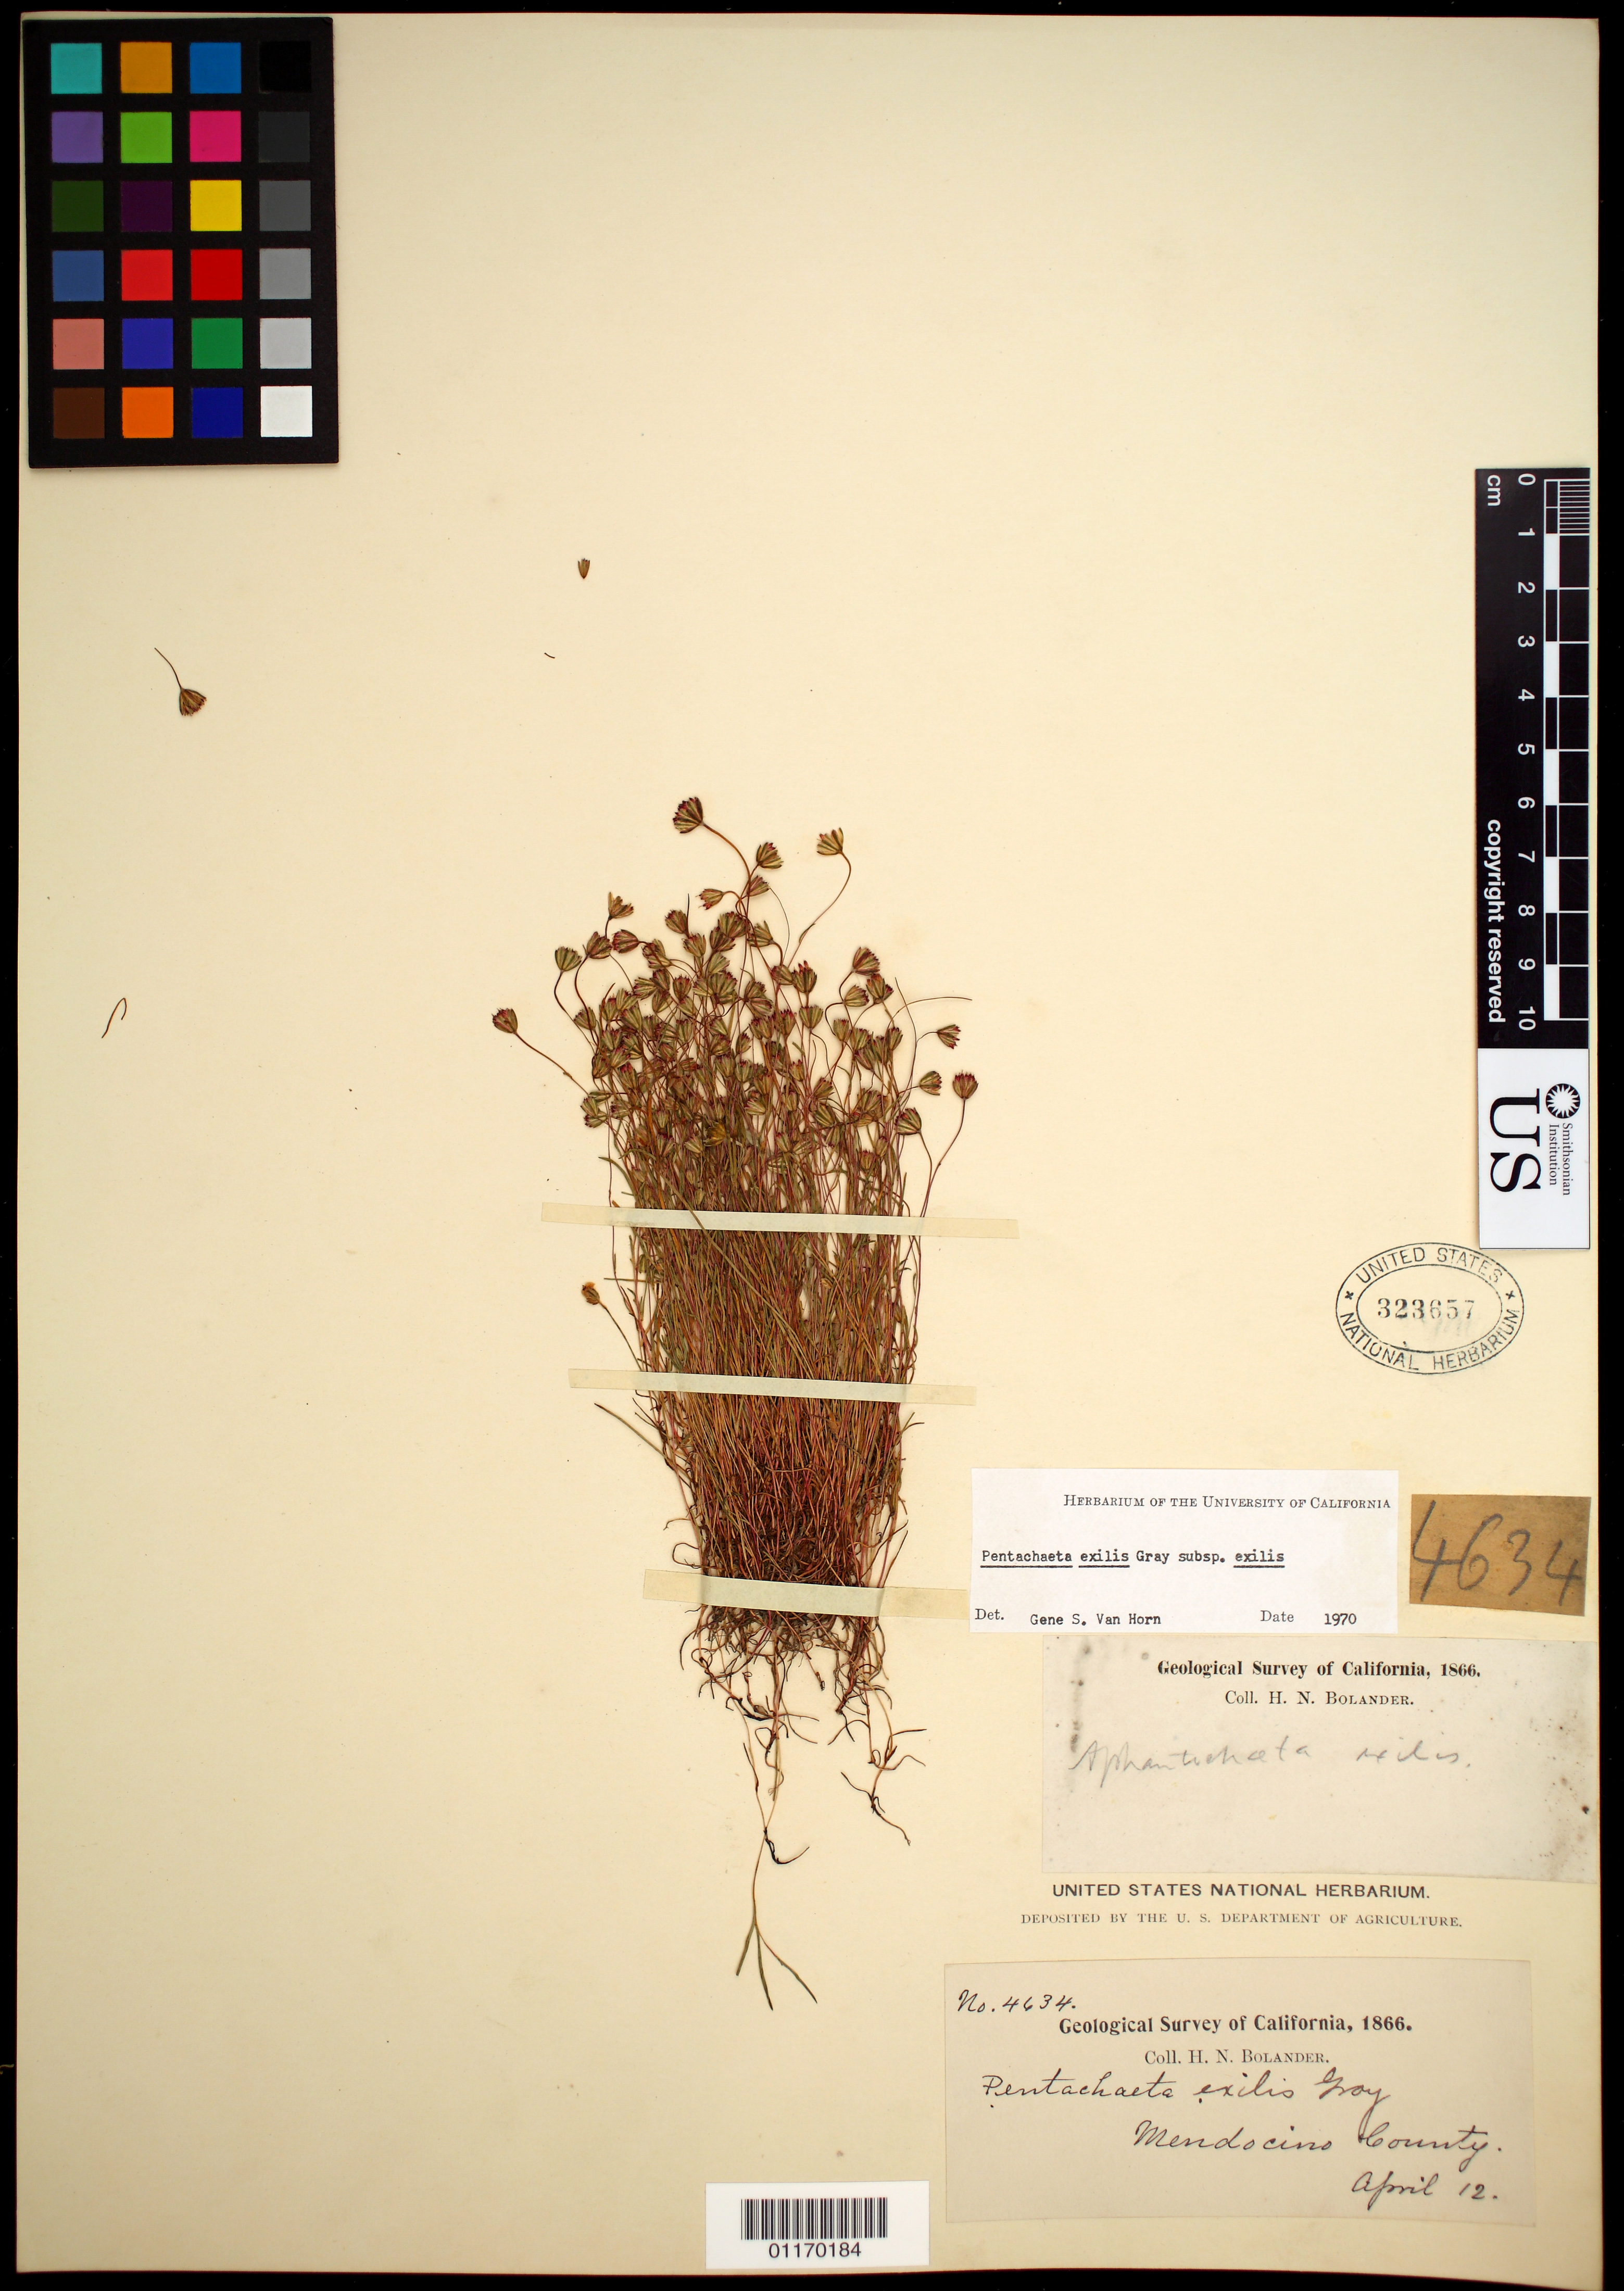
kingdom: Plantae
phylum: Tracheophyta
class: Magnoliopsida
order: Asterales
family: Asteraceae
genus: Pentachaeta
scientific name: Pentachaeta exilis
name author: A. Gray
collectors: H. Bolander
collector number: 4334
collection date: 1866-04-12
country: United States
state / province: California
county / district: Mendocino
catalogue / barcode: US 323657